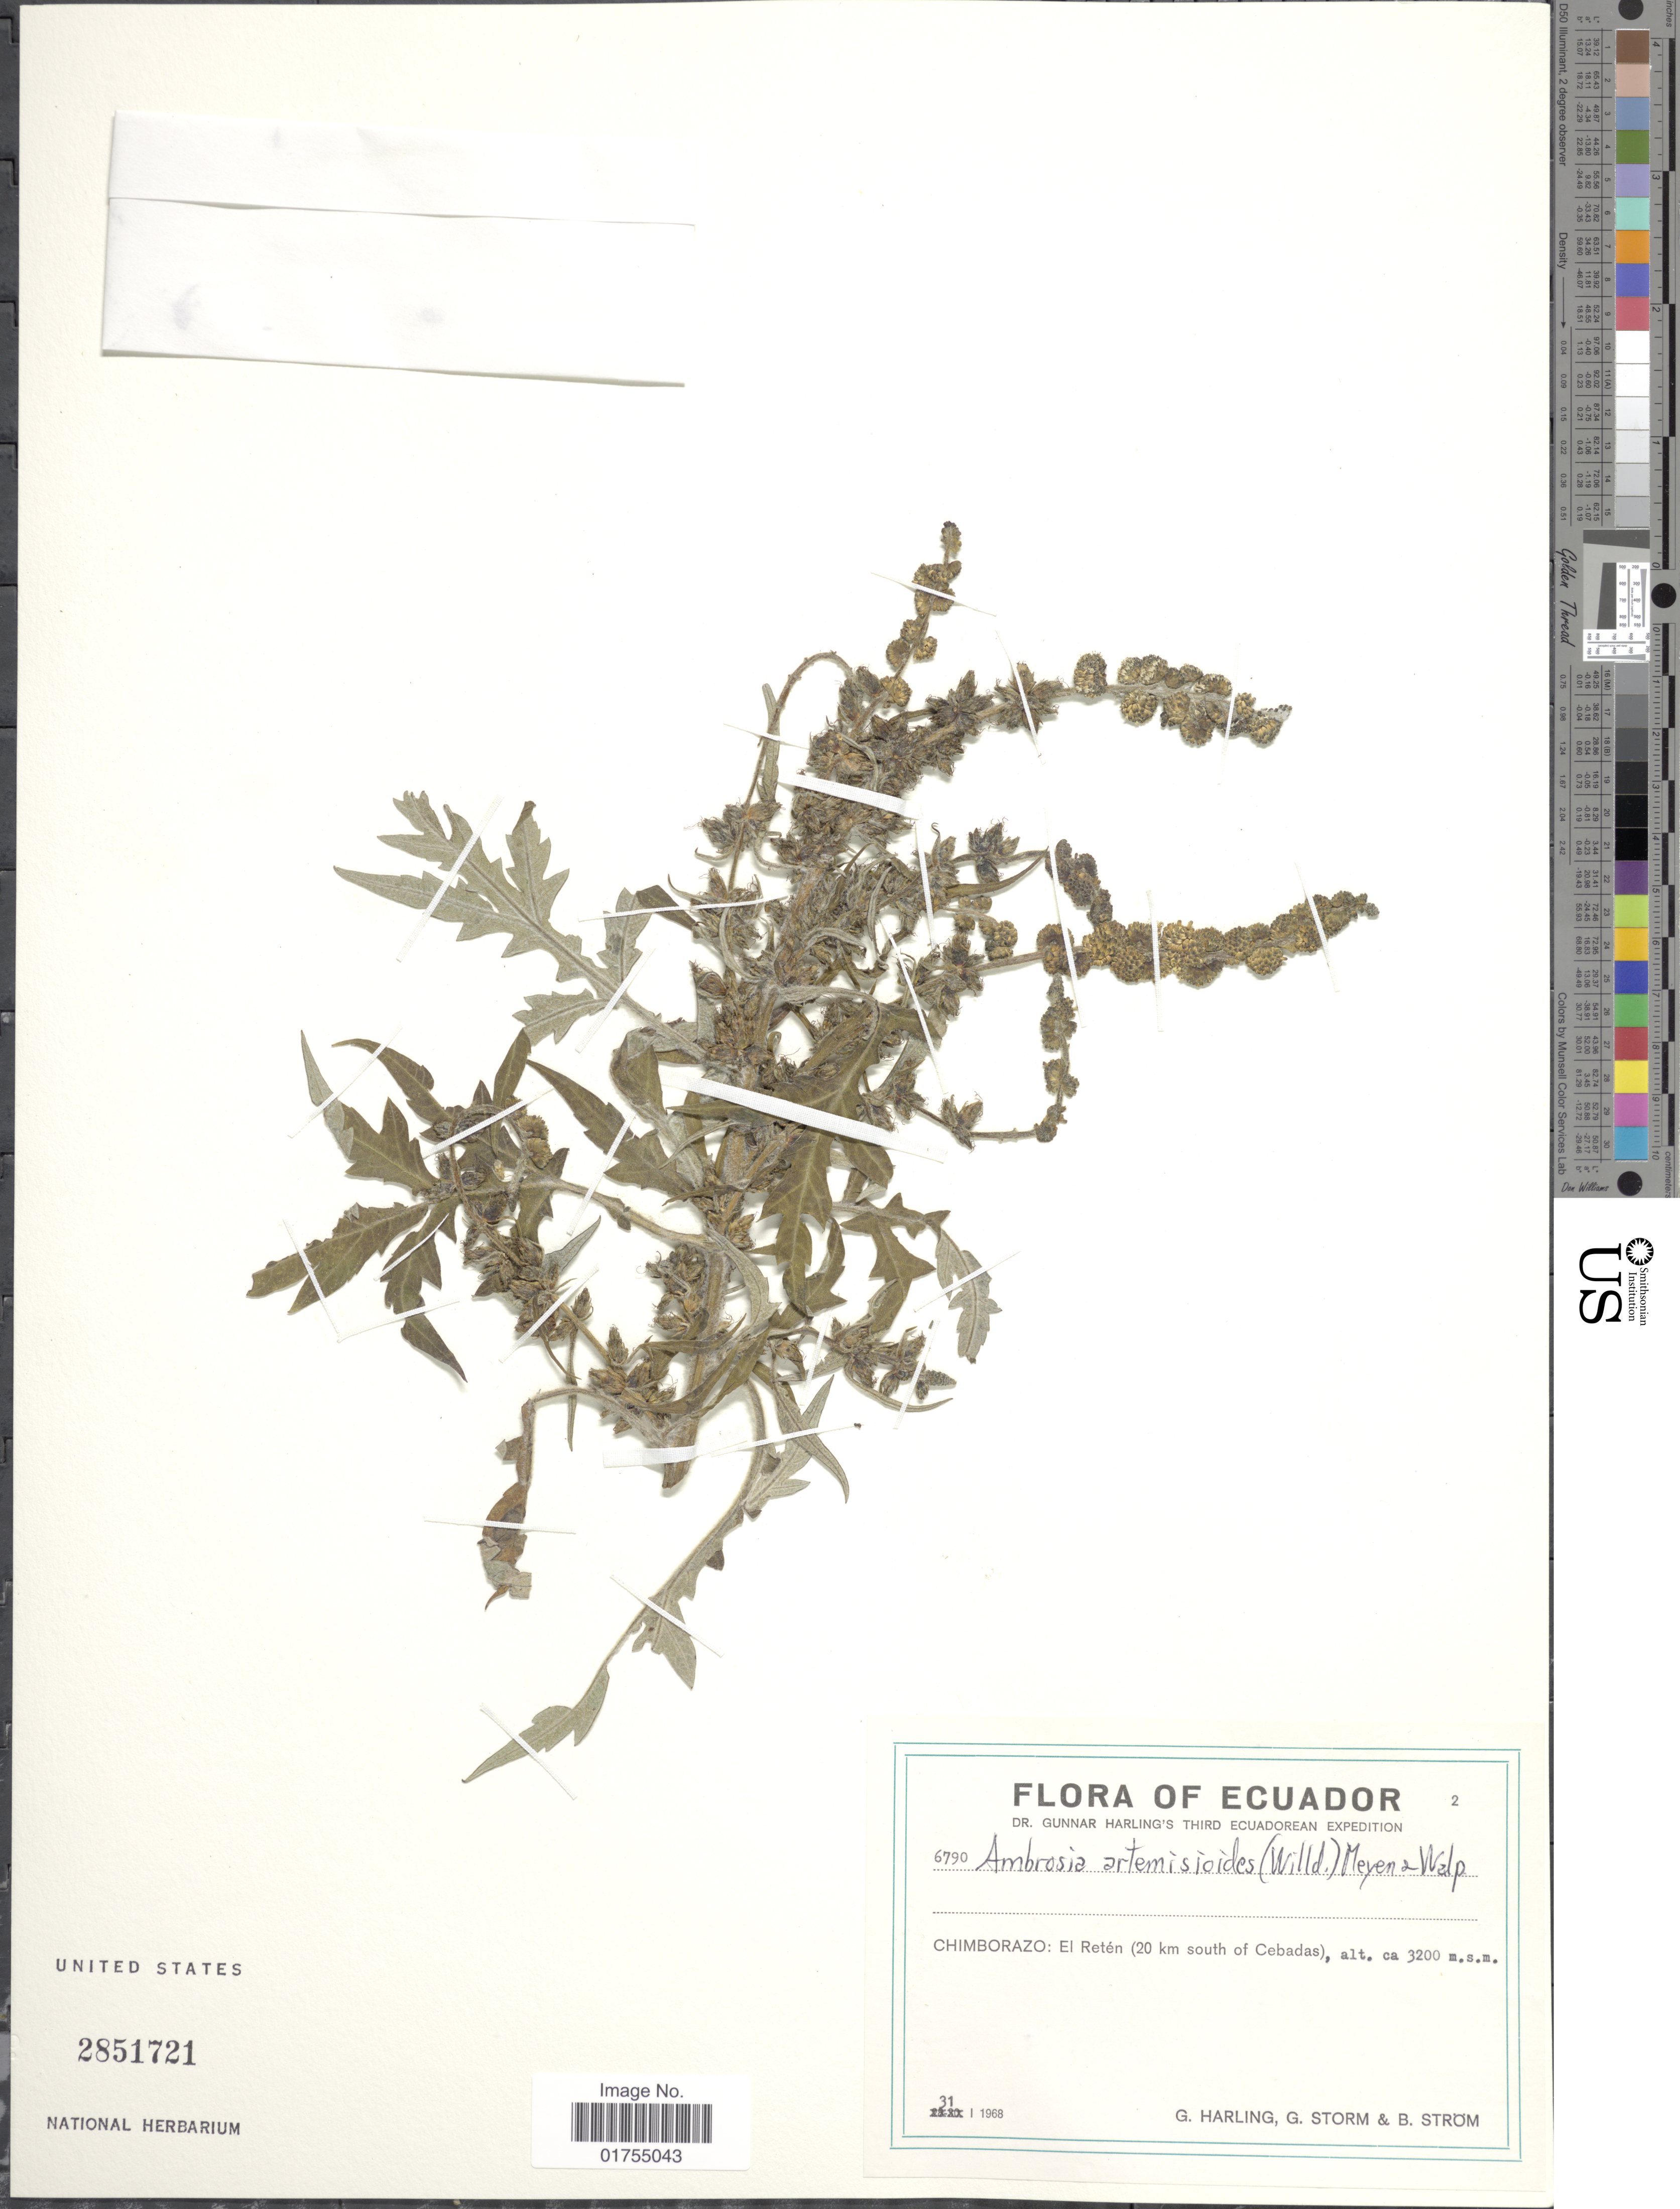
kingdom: Plantae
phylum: Tracheophyta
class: Magnoliopsida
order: Asterales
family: Asteraceae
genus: Franseria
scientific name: Franseria artemisioides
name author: Willd.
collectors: G. Harling, G. Storm & B. Ström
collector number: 6790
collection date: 1968-01-31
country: Ecuador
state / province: Chimborazo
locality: El Reten (20 km south of Cebadas)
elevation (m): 3200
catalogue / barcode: US 2851721